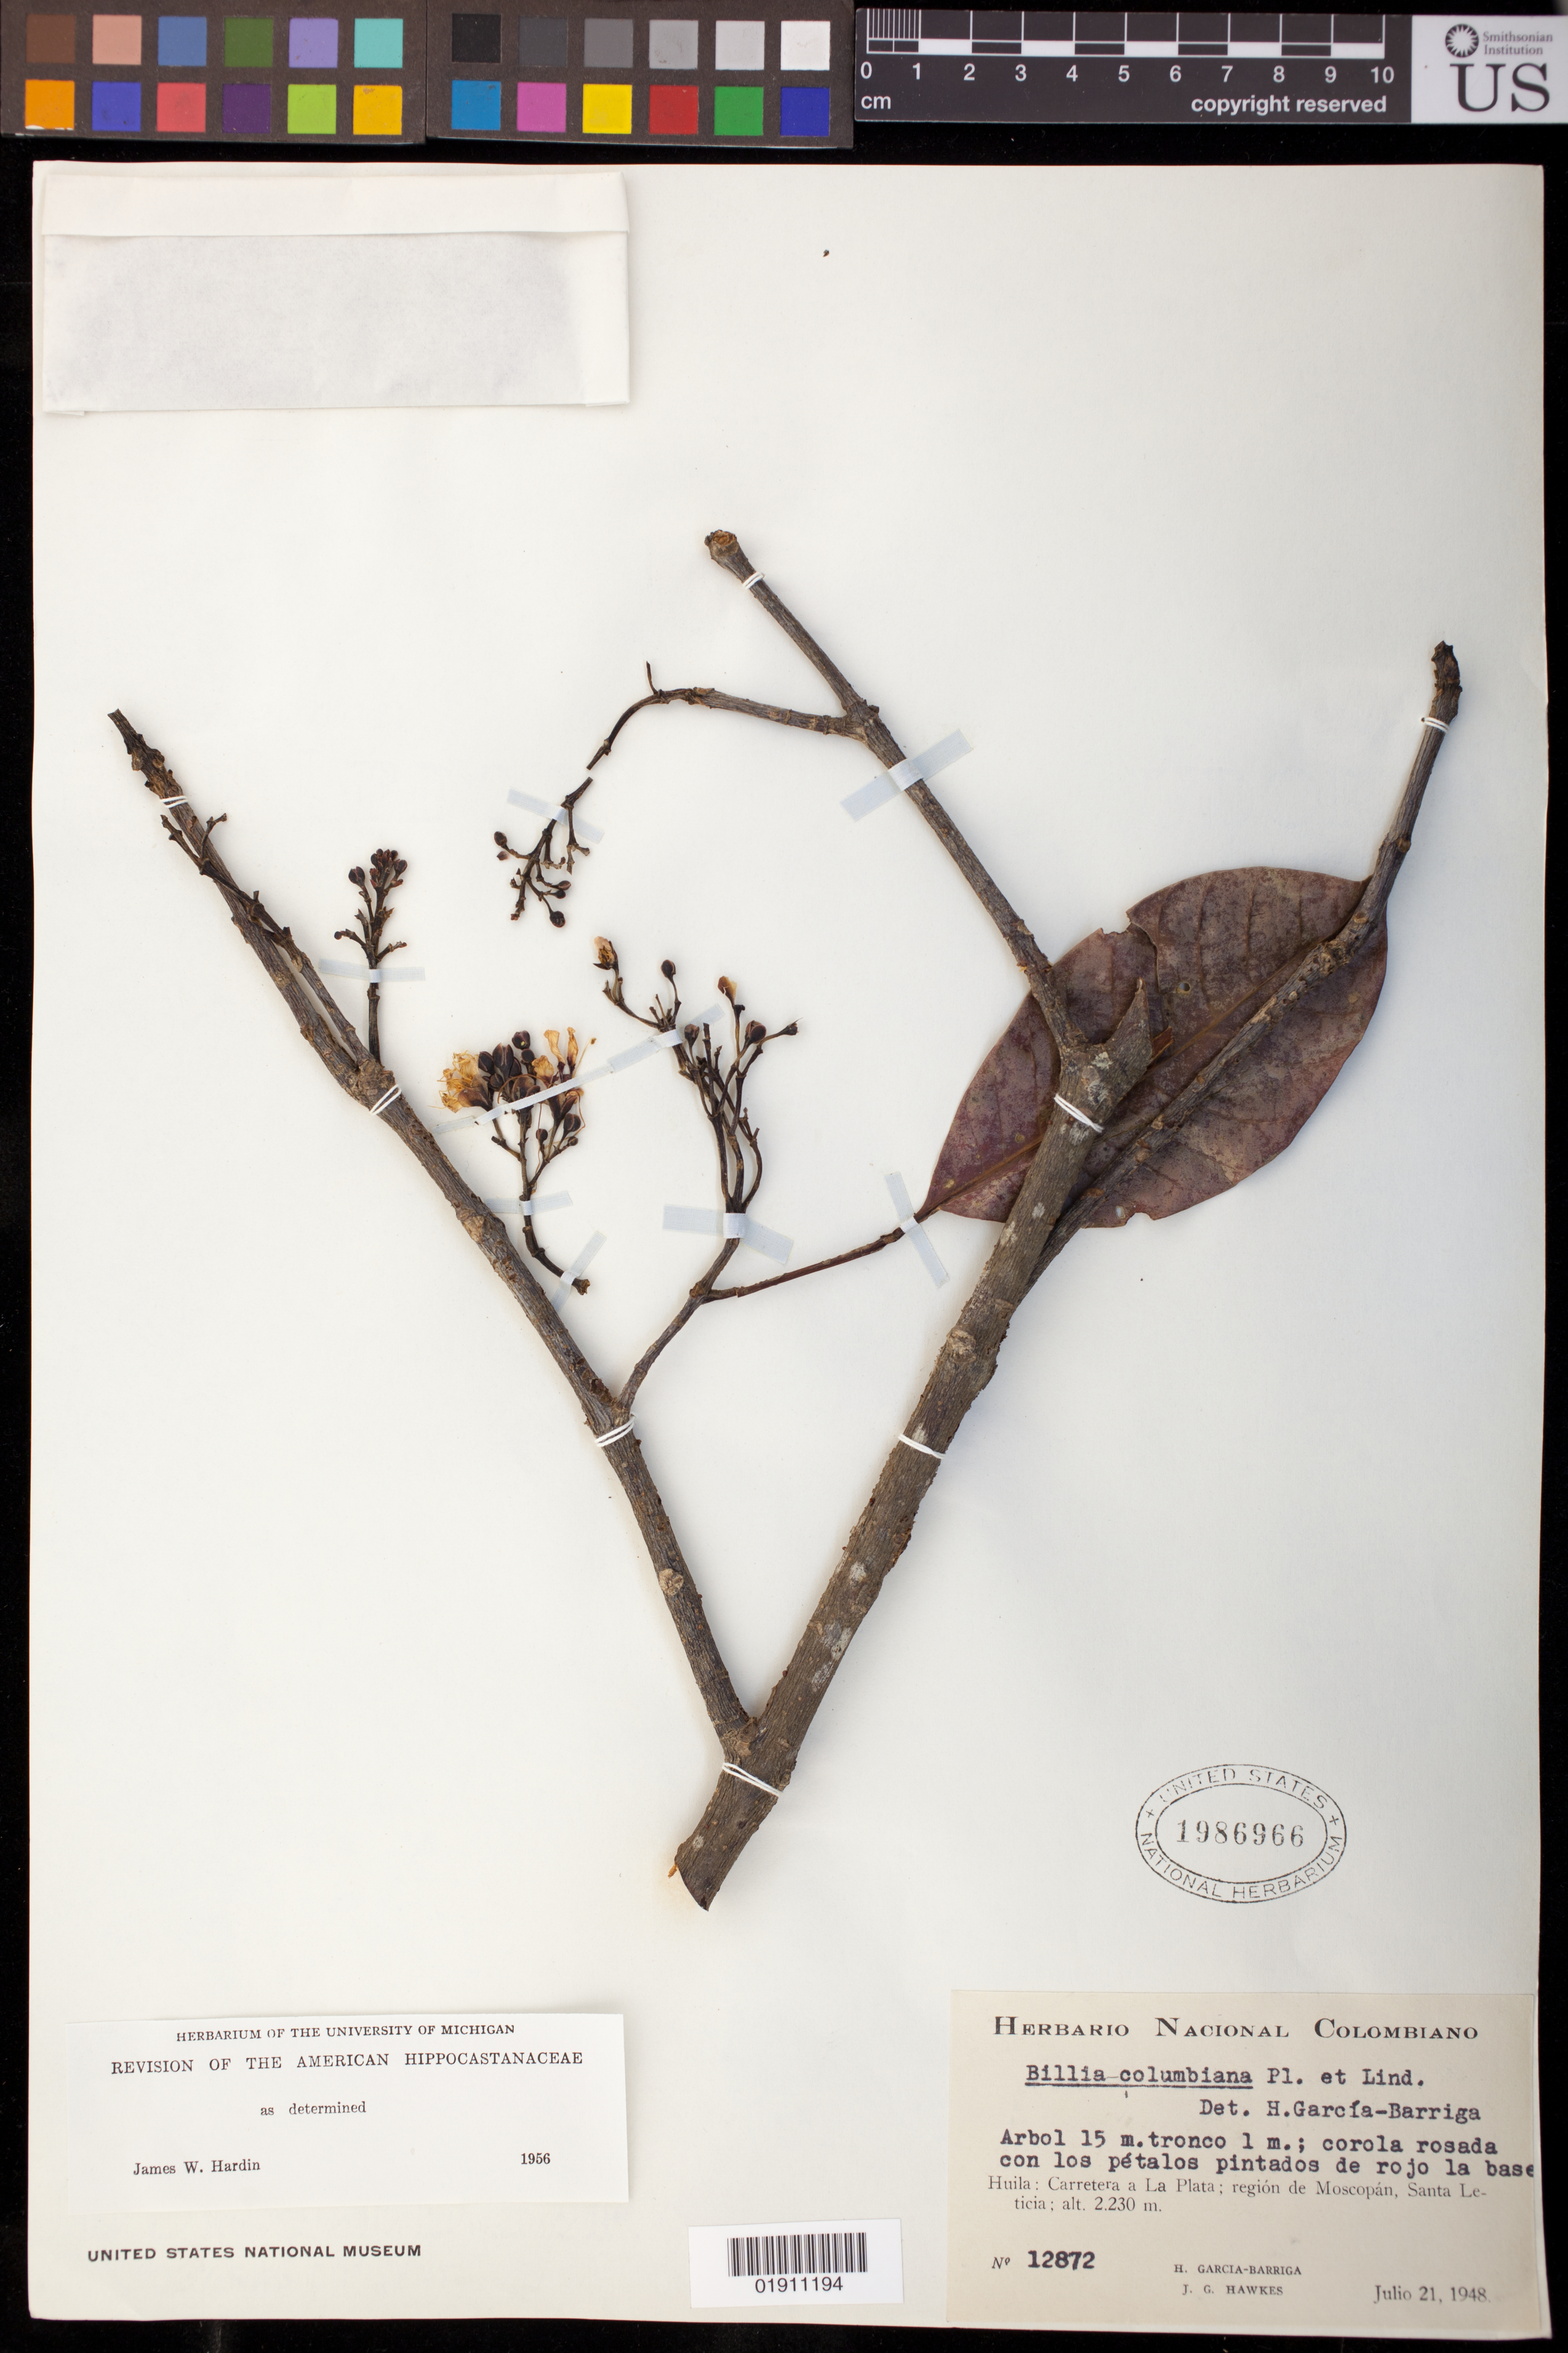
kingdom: Plantae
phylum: Tracheophyta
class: Magnoliopsida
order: Sapindales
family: Sapindaceae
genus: Billia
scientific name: Billia rosea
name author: (Planch. & Linden) C. Ulloa & P.M. Jørg.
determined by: Acevedo-Rodríguez, P., (BOT), Smithsonian Institution - National Museum of Natural History (UNITED STATES)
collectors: H. García Barriga & J. G. Hawkes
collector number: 12872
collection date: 1948-07-21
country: Colombia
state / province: Huila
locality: Carretera a La Plata; region de Moscopan, Santa Leticia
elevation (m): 2230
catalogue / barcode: US 1986966